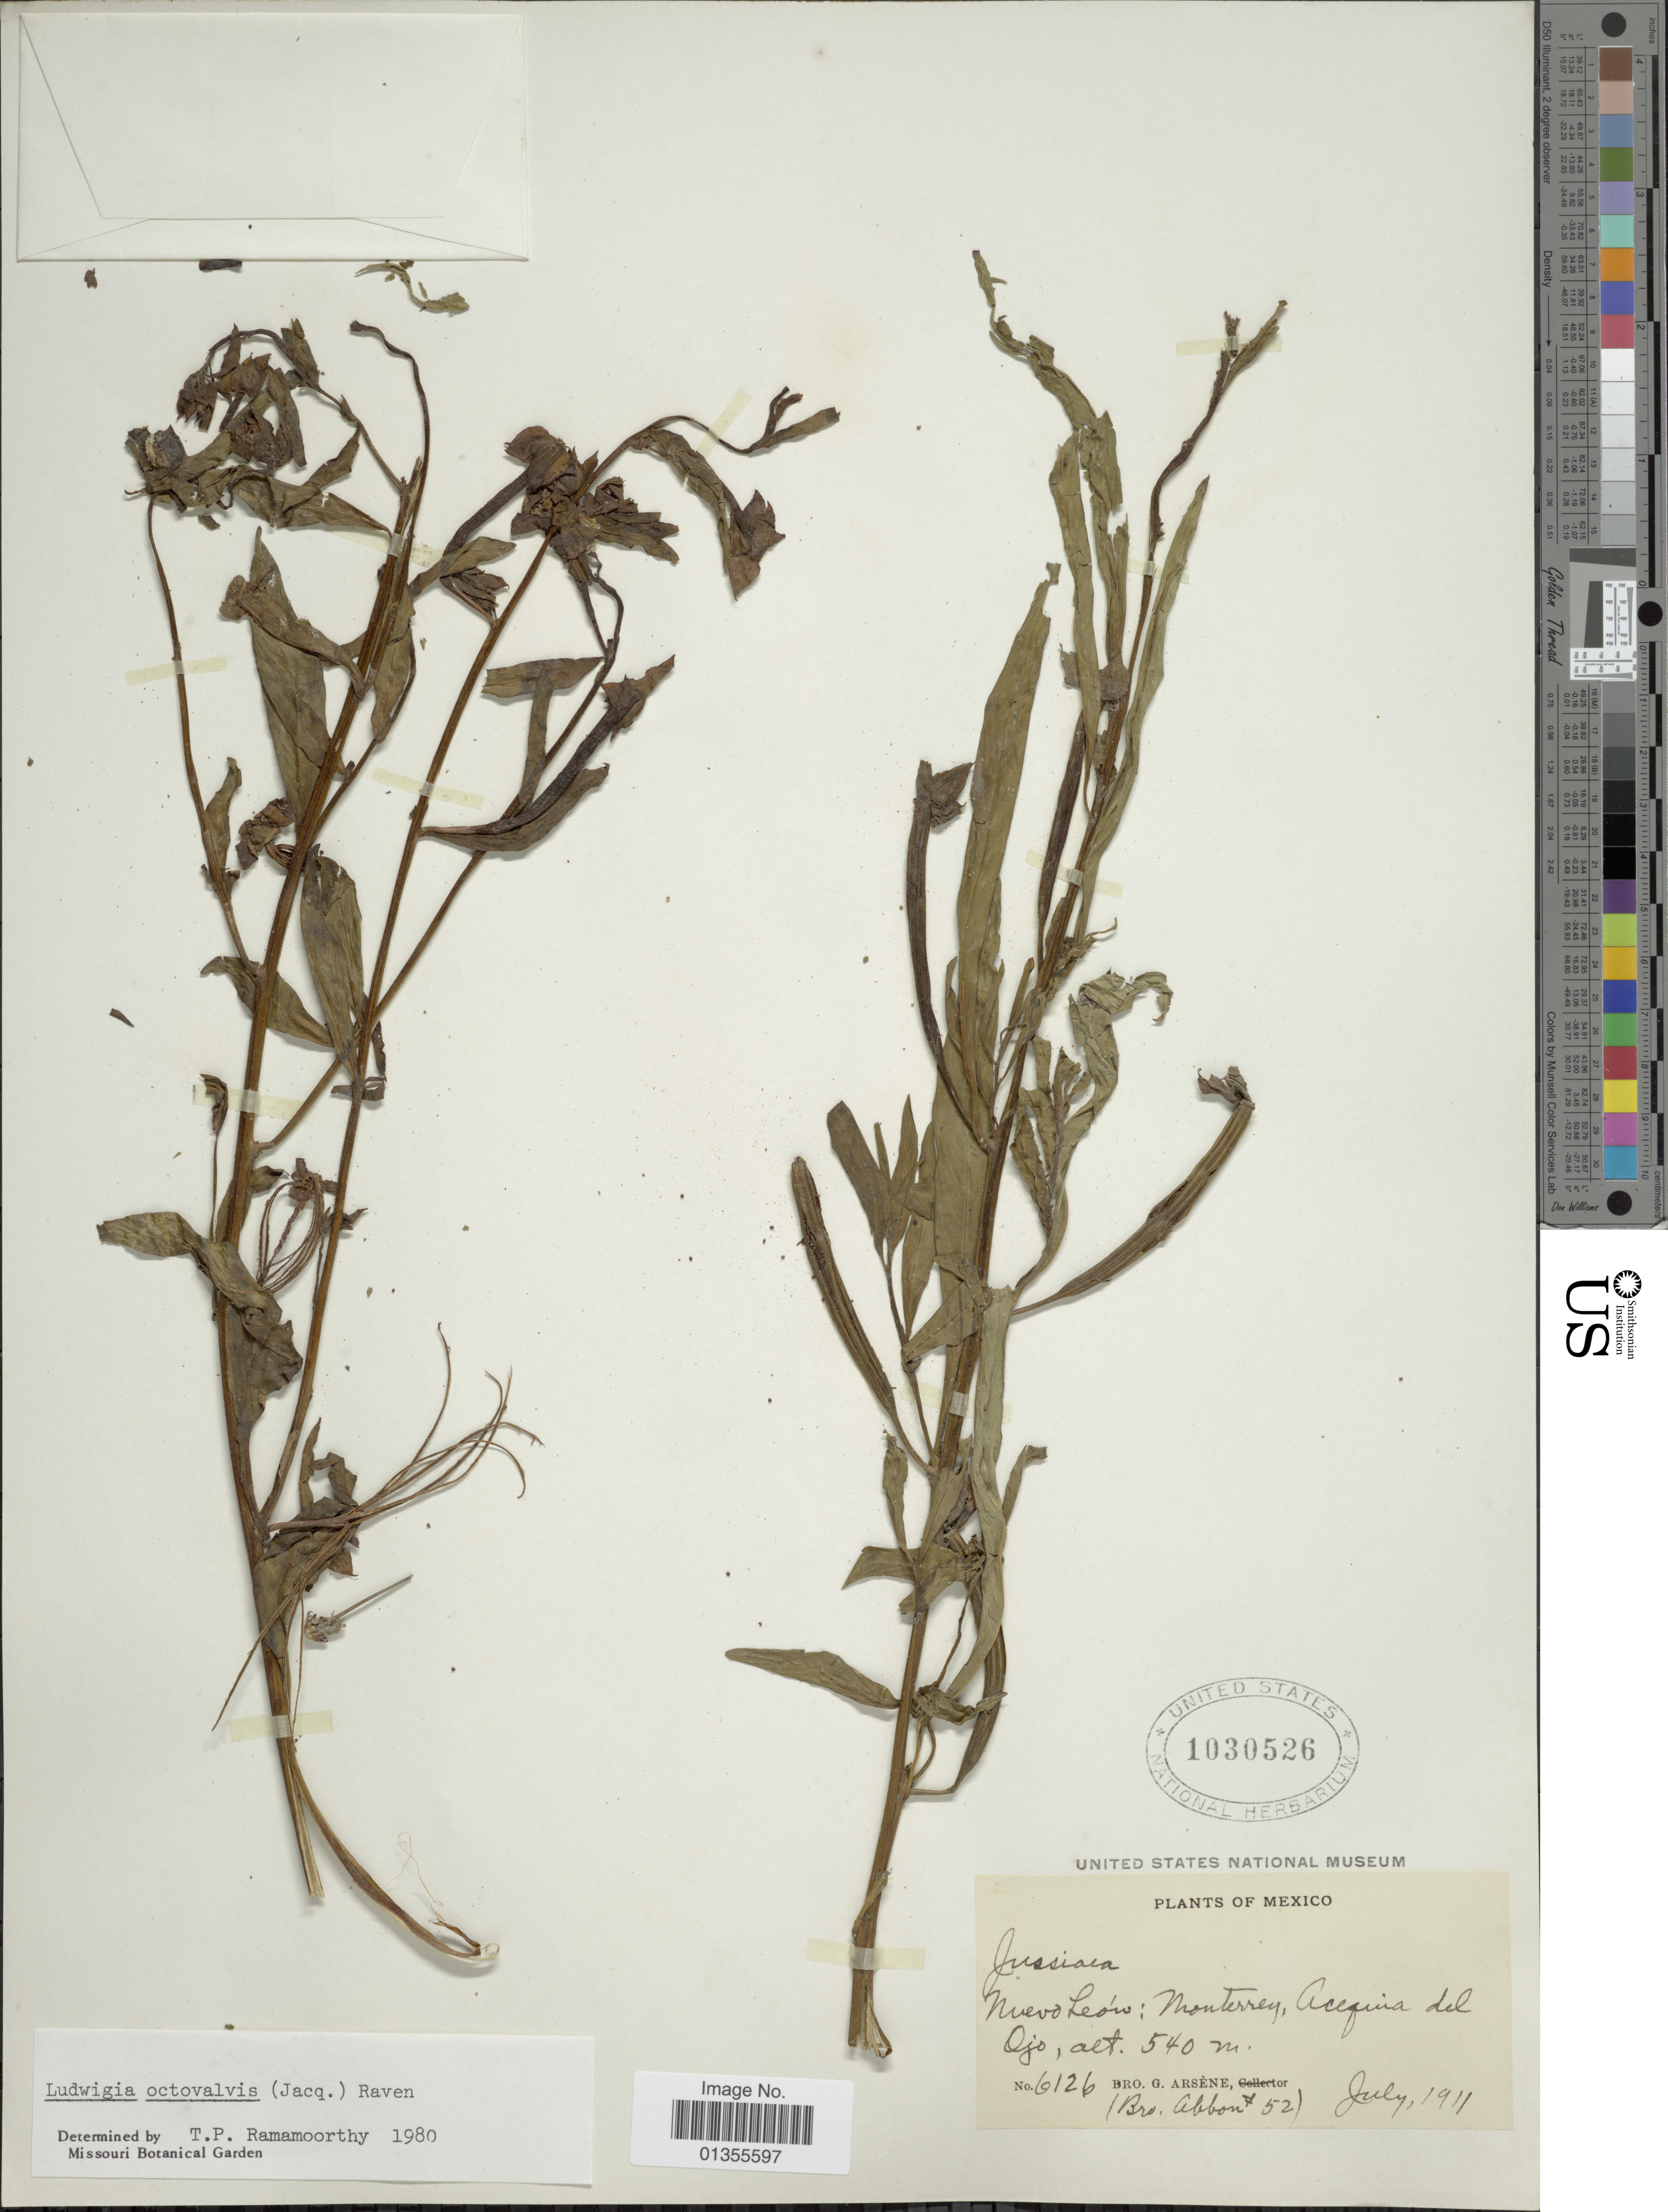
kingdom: Plantae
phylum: Tracheophyta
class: Magnoliopsida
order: Myrtales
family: Onagraceae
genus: Ludwigia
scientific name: Ludwigia octovalvis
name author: (Jacq.) P.H. Raven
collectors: Bro. G. Arsène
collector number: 6126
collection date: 1911-07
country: Mexico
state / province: Nuevo León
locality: Monterrey, Acequia del Ojo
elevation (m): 540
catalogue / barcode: US 1030526